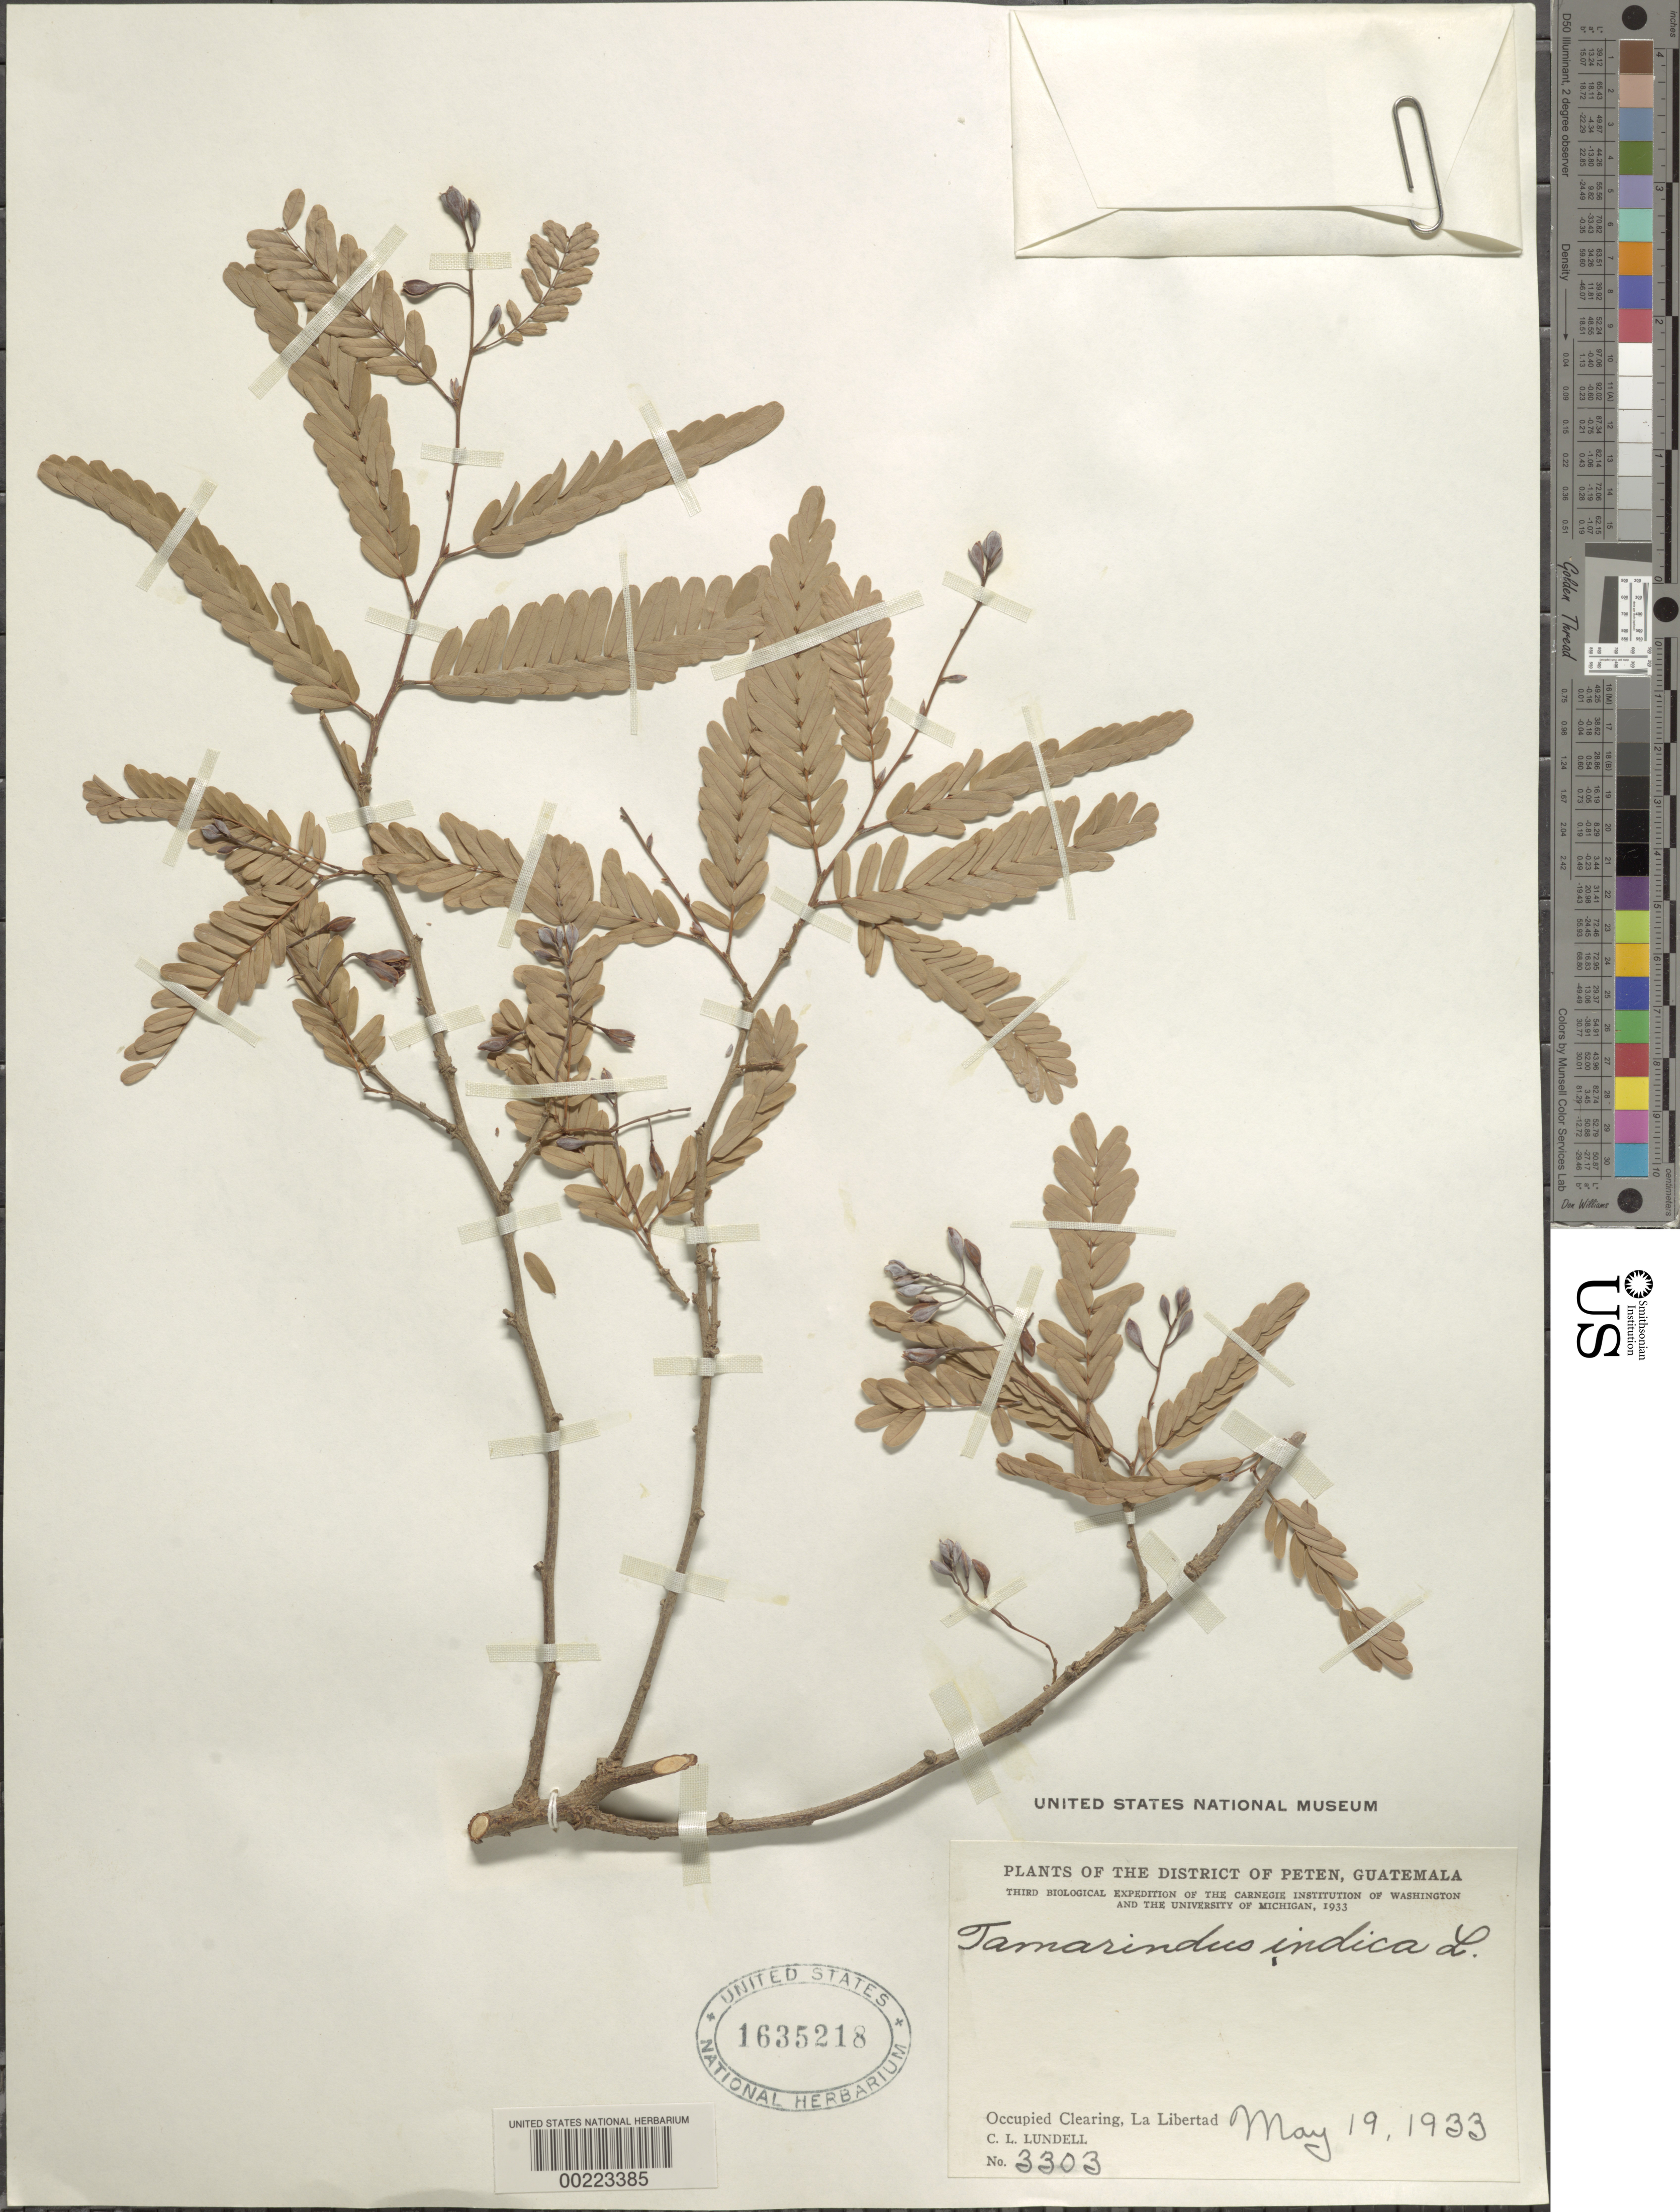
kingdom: Plantae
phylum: Tracheophyta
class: Magnoliopsida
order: Fabales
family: Fabaceae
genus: Tamarindus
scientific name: Tamarindus indica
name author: L.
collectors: C. L. Lundell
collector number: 3303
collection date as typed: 19 May 1933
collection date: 1933-05-19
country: Guatemala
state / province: El Petén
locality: La Libertad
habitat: Occupied clearing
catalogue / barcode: US 1635218